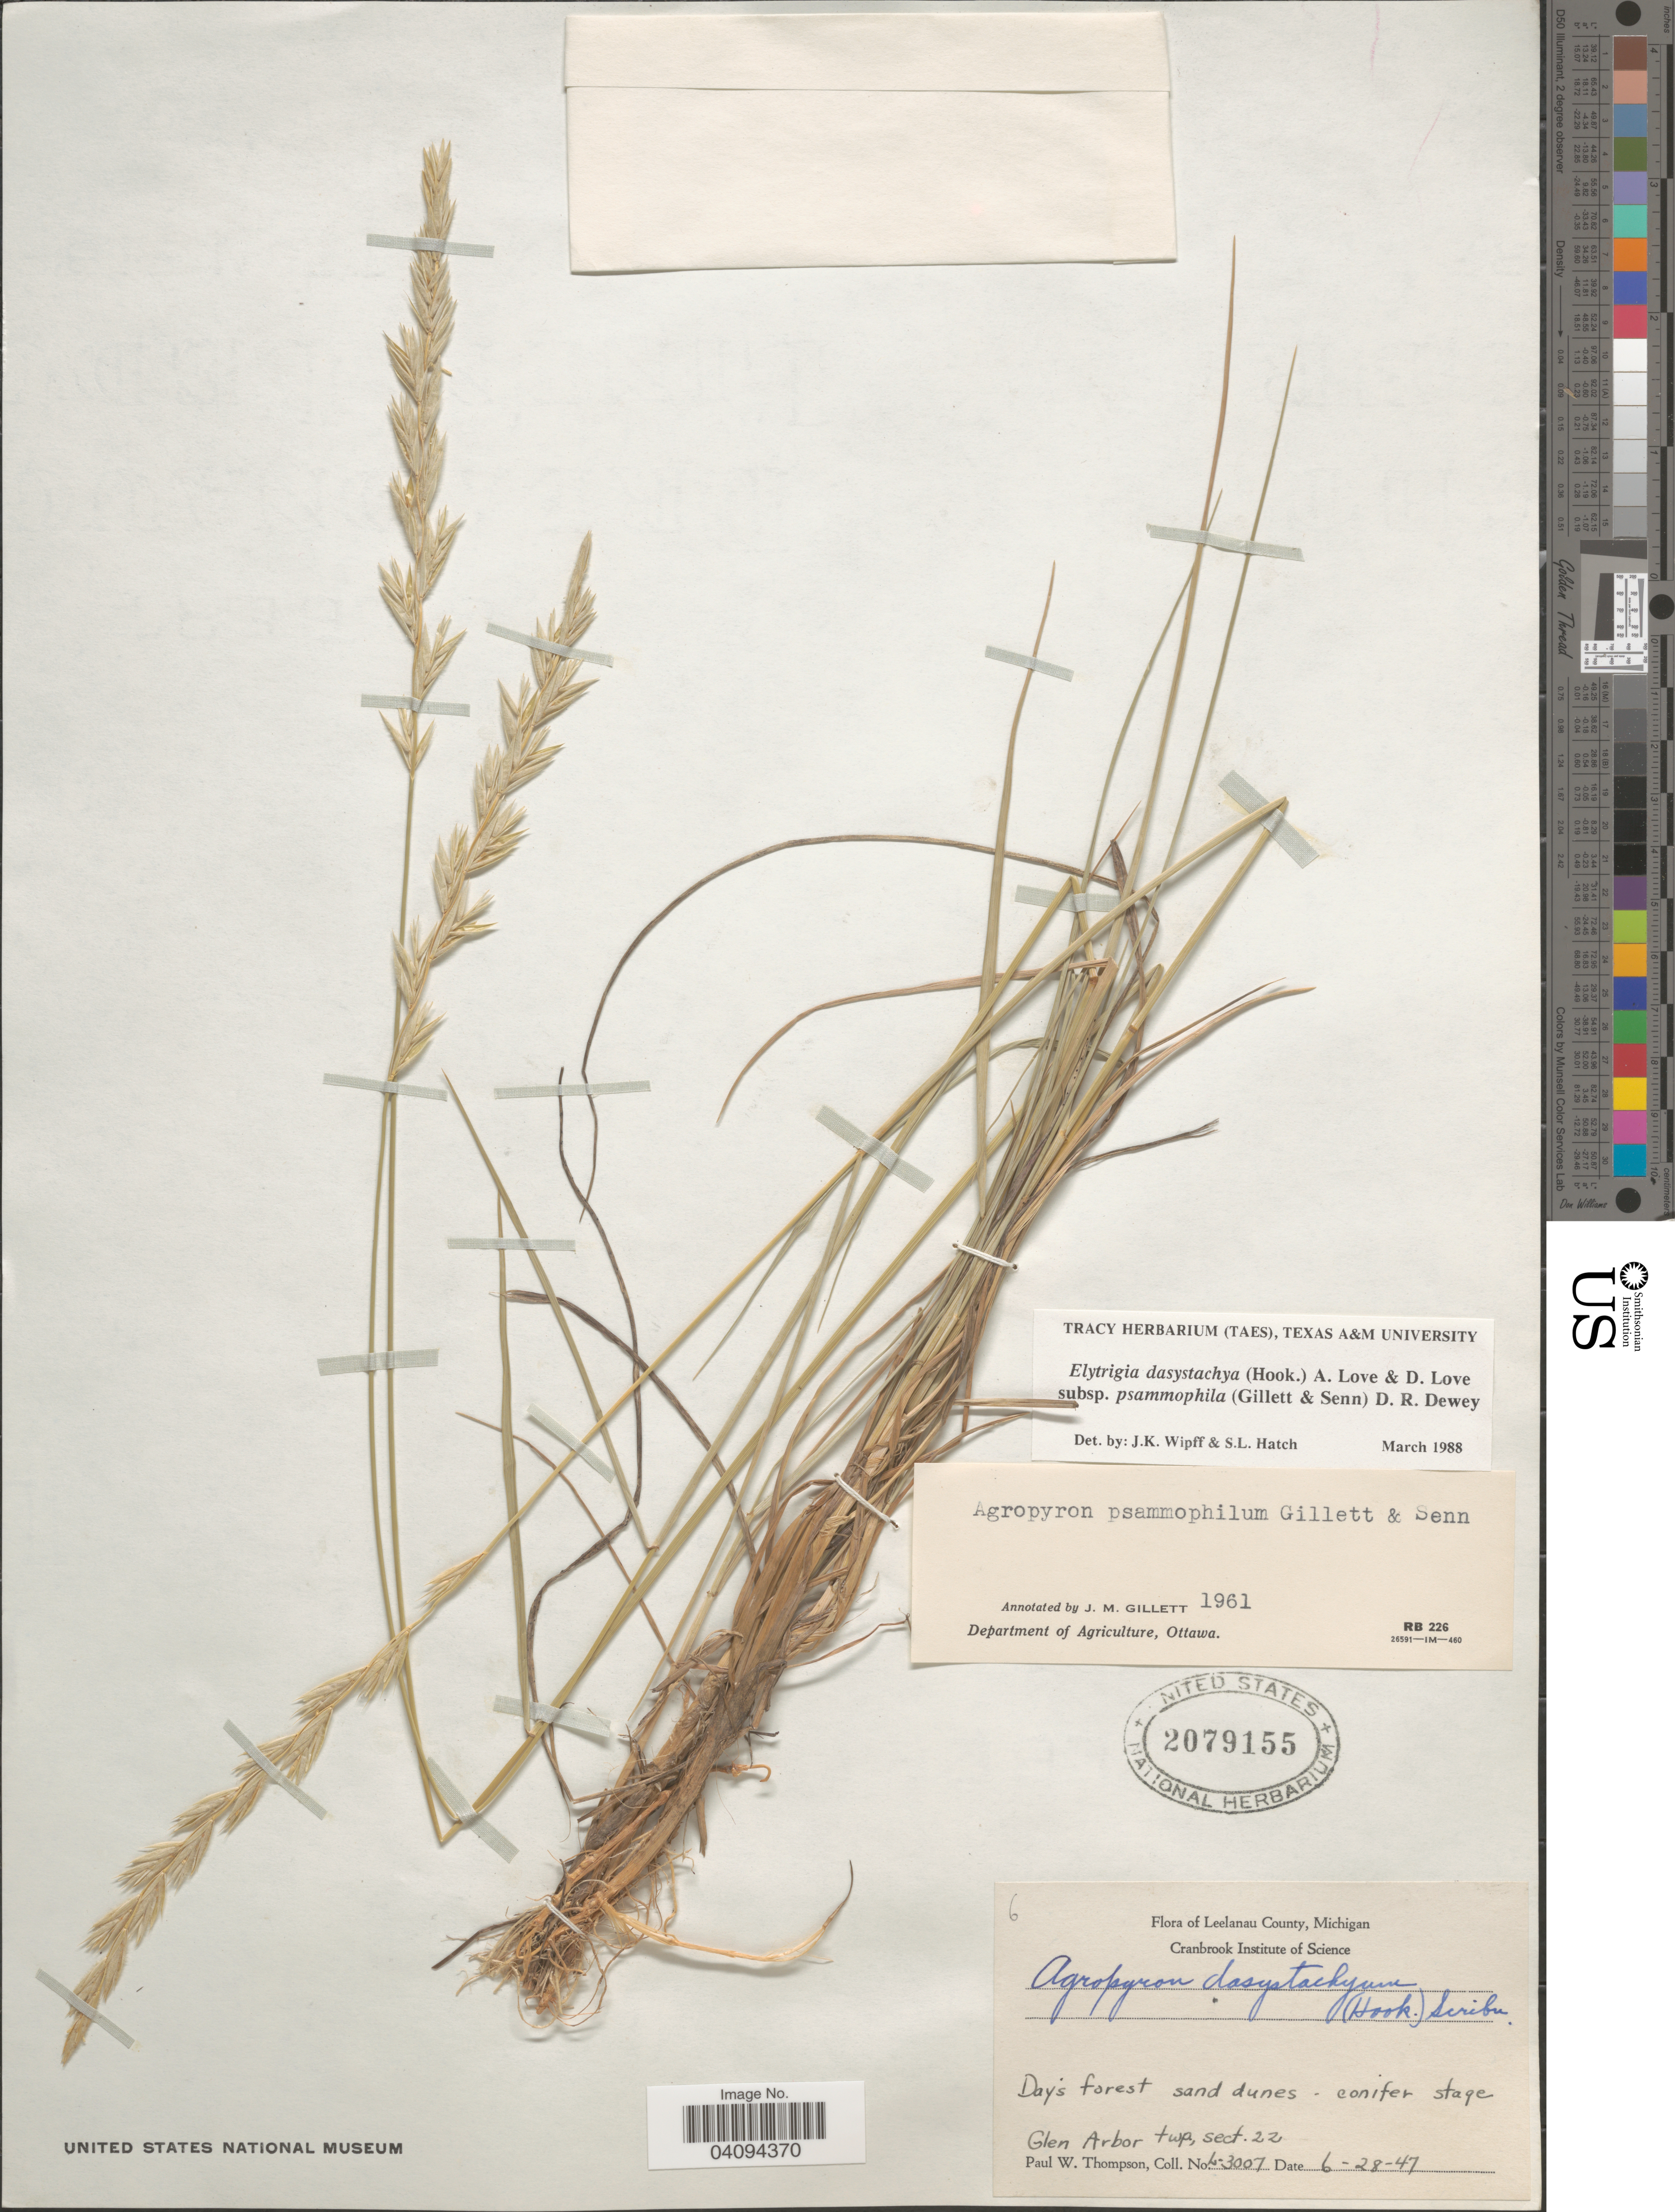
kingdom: Plantae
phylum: Tracheophyta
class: Liliopsida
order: Poales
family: Poaceae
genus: Elymus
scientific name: Elymus lanceolatus subsp. psammophilus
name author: (J.M. Gillett & H. Senn) Á. Löve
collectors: P. Thompson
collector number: L-3007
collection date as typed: Transcribed d/m/y: 28/6/47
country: United States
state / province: Michigan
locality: Leelanau County. Days forest sand dunes - conifer stage. Glen Arbor twp, sect. 22.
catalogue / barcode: US 2079155